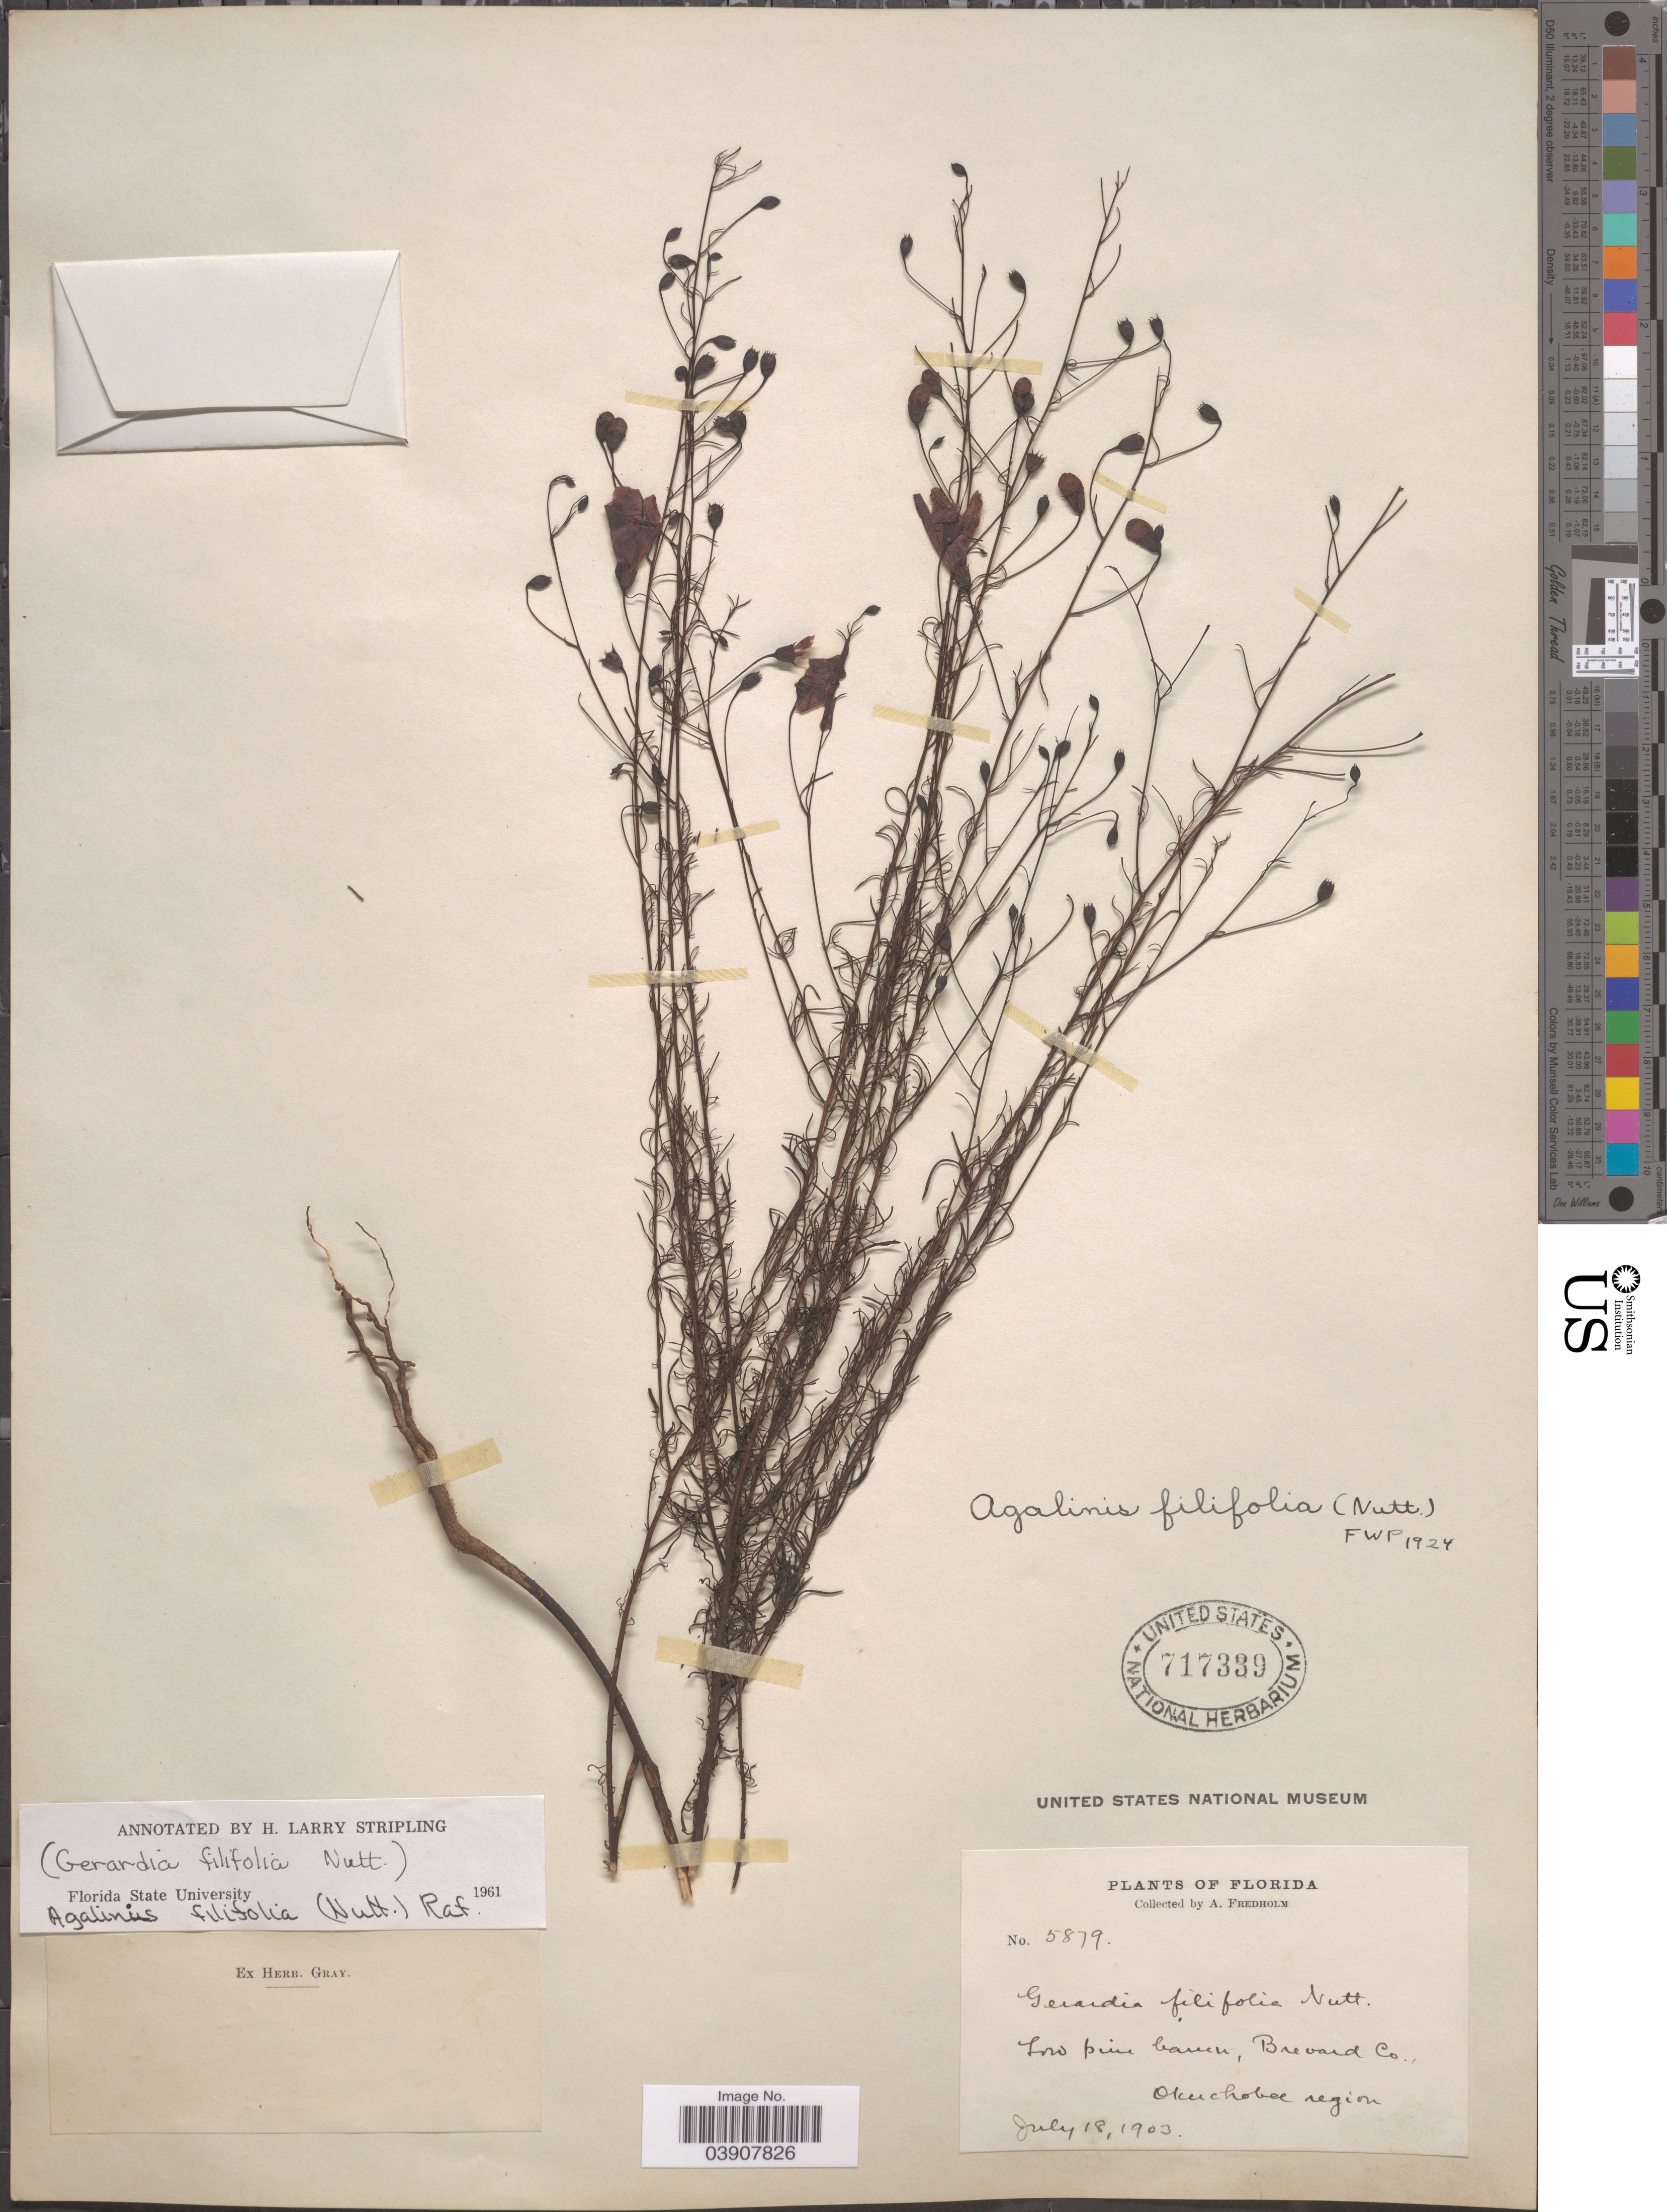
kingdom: Plantae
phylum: Tracheophyta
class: Magnoliopsida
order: Lamiales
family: Orobanchaceae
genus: Agalinis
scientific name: Agalinis filifolia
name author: Raf.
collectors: A. Fredholm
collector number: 5879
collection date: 1903-07-18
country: United States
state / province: Florida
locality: Low pine barren, Brevard Co. Okeechobee region.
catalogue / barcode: US 717339